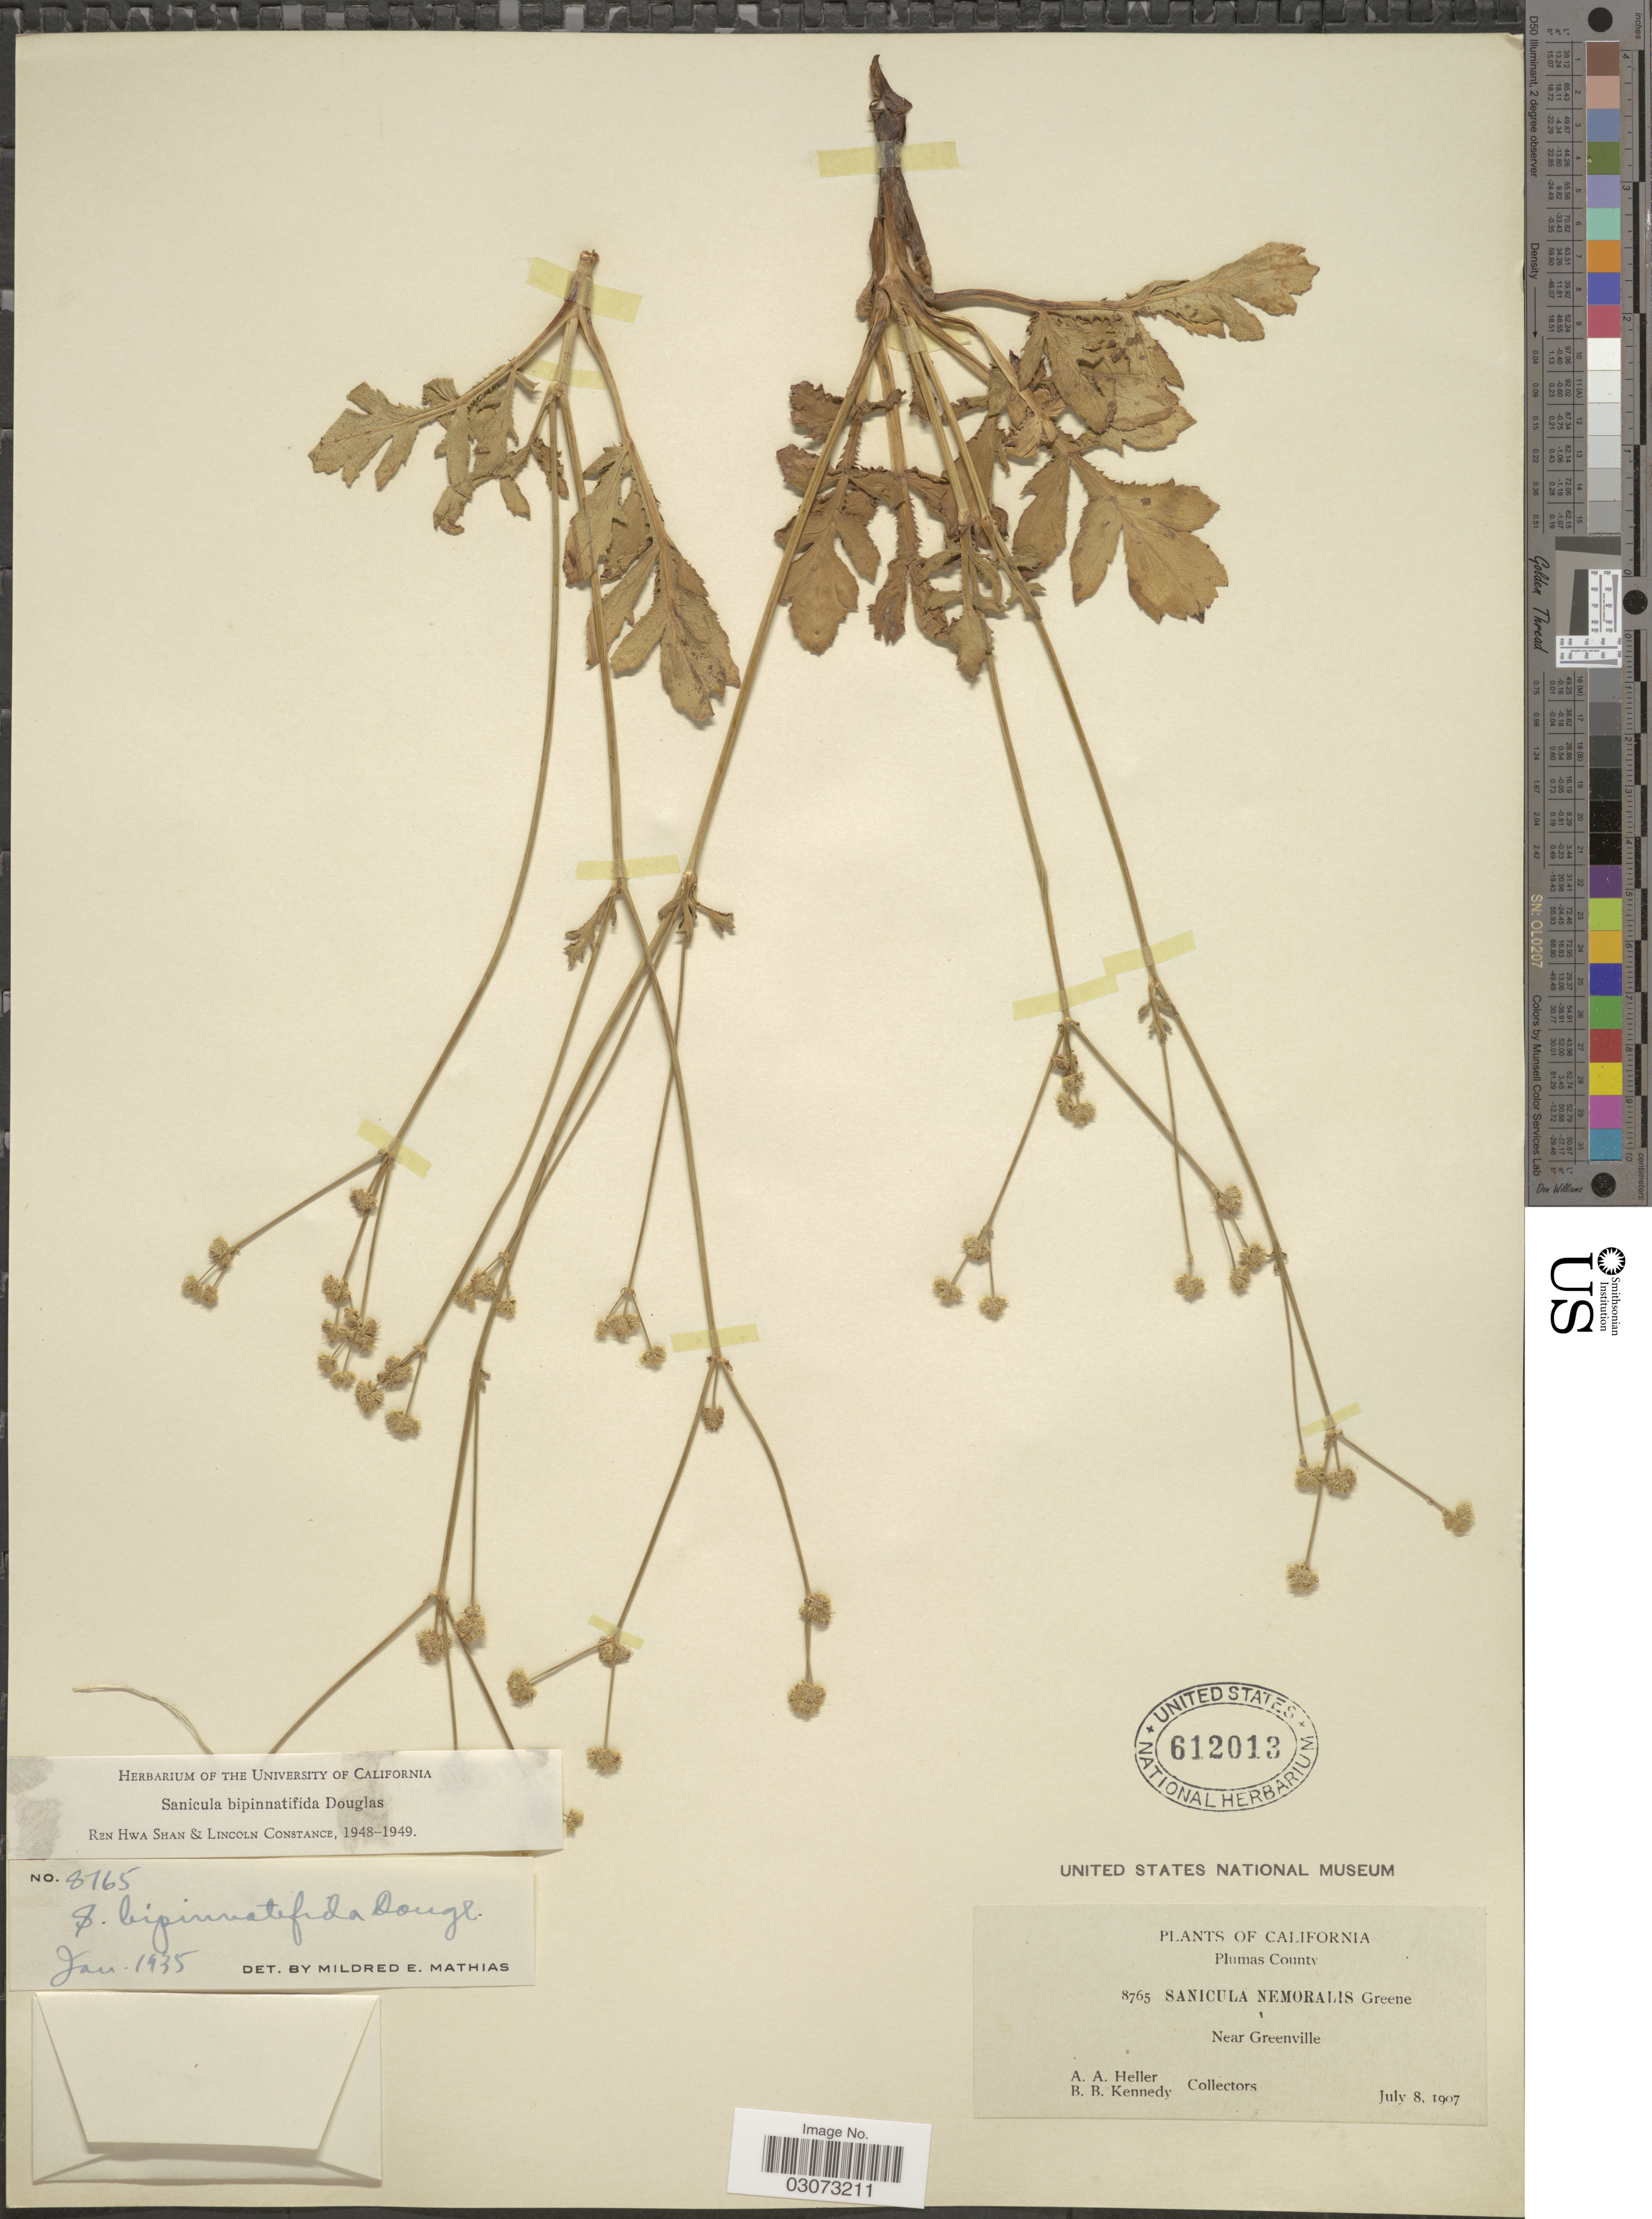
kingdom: Plantae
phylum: Tracheophyta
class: Magnoliopsida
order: Apiales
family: Apiaceae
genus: Sanicula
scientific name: Sanicula bipinnatifida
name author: Douglas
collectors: A. A. Heller & B. Kennedy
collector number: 8765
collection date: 1907-07-08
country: United States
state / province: California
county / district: Plumas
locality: Plumas County. Near Greenville.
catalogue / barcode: US 612013